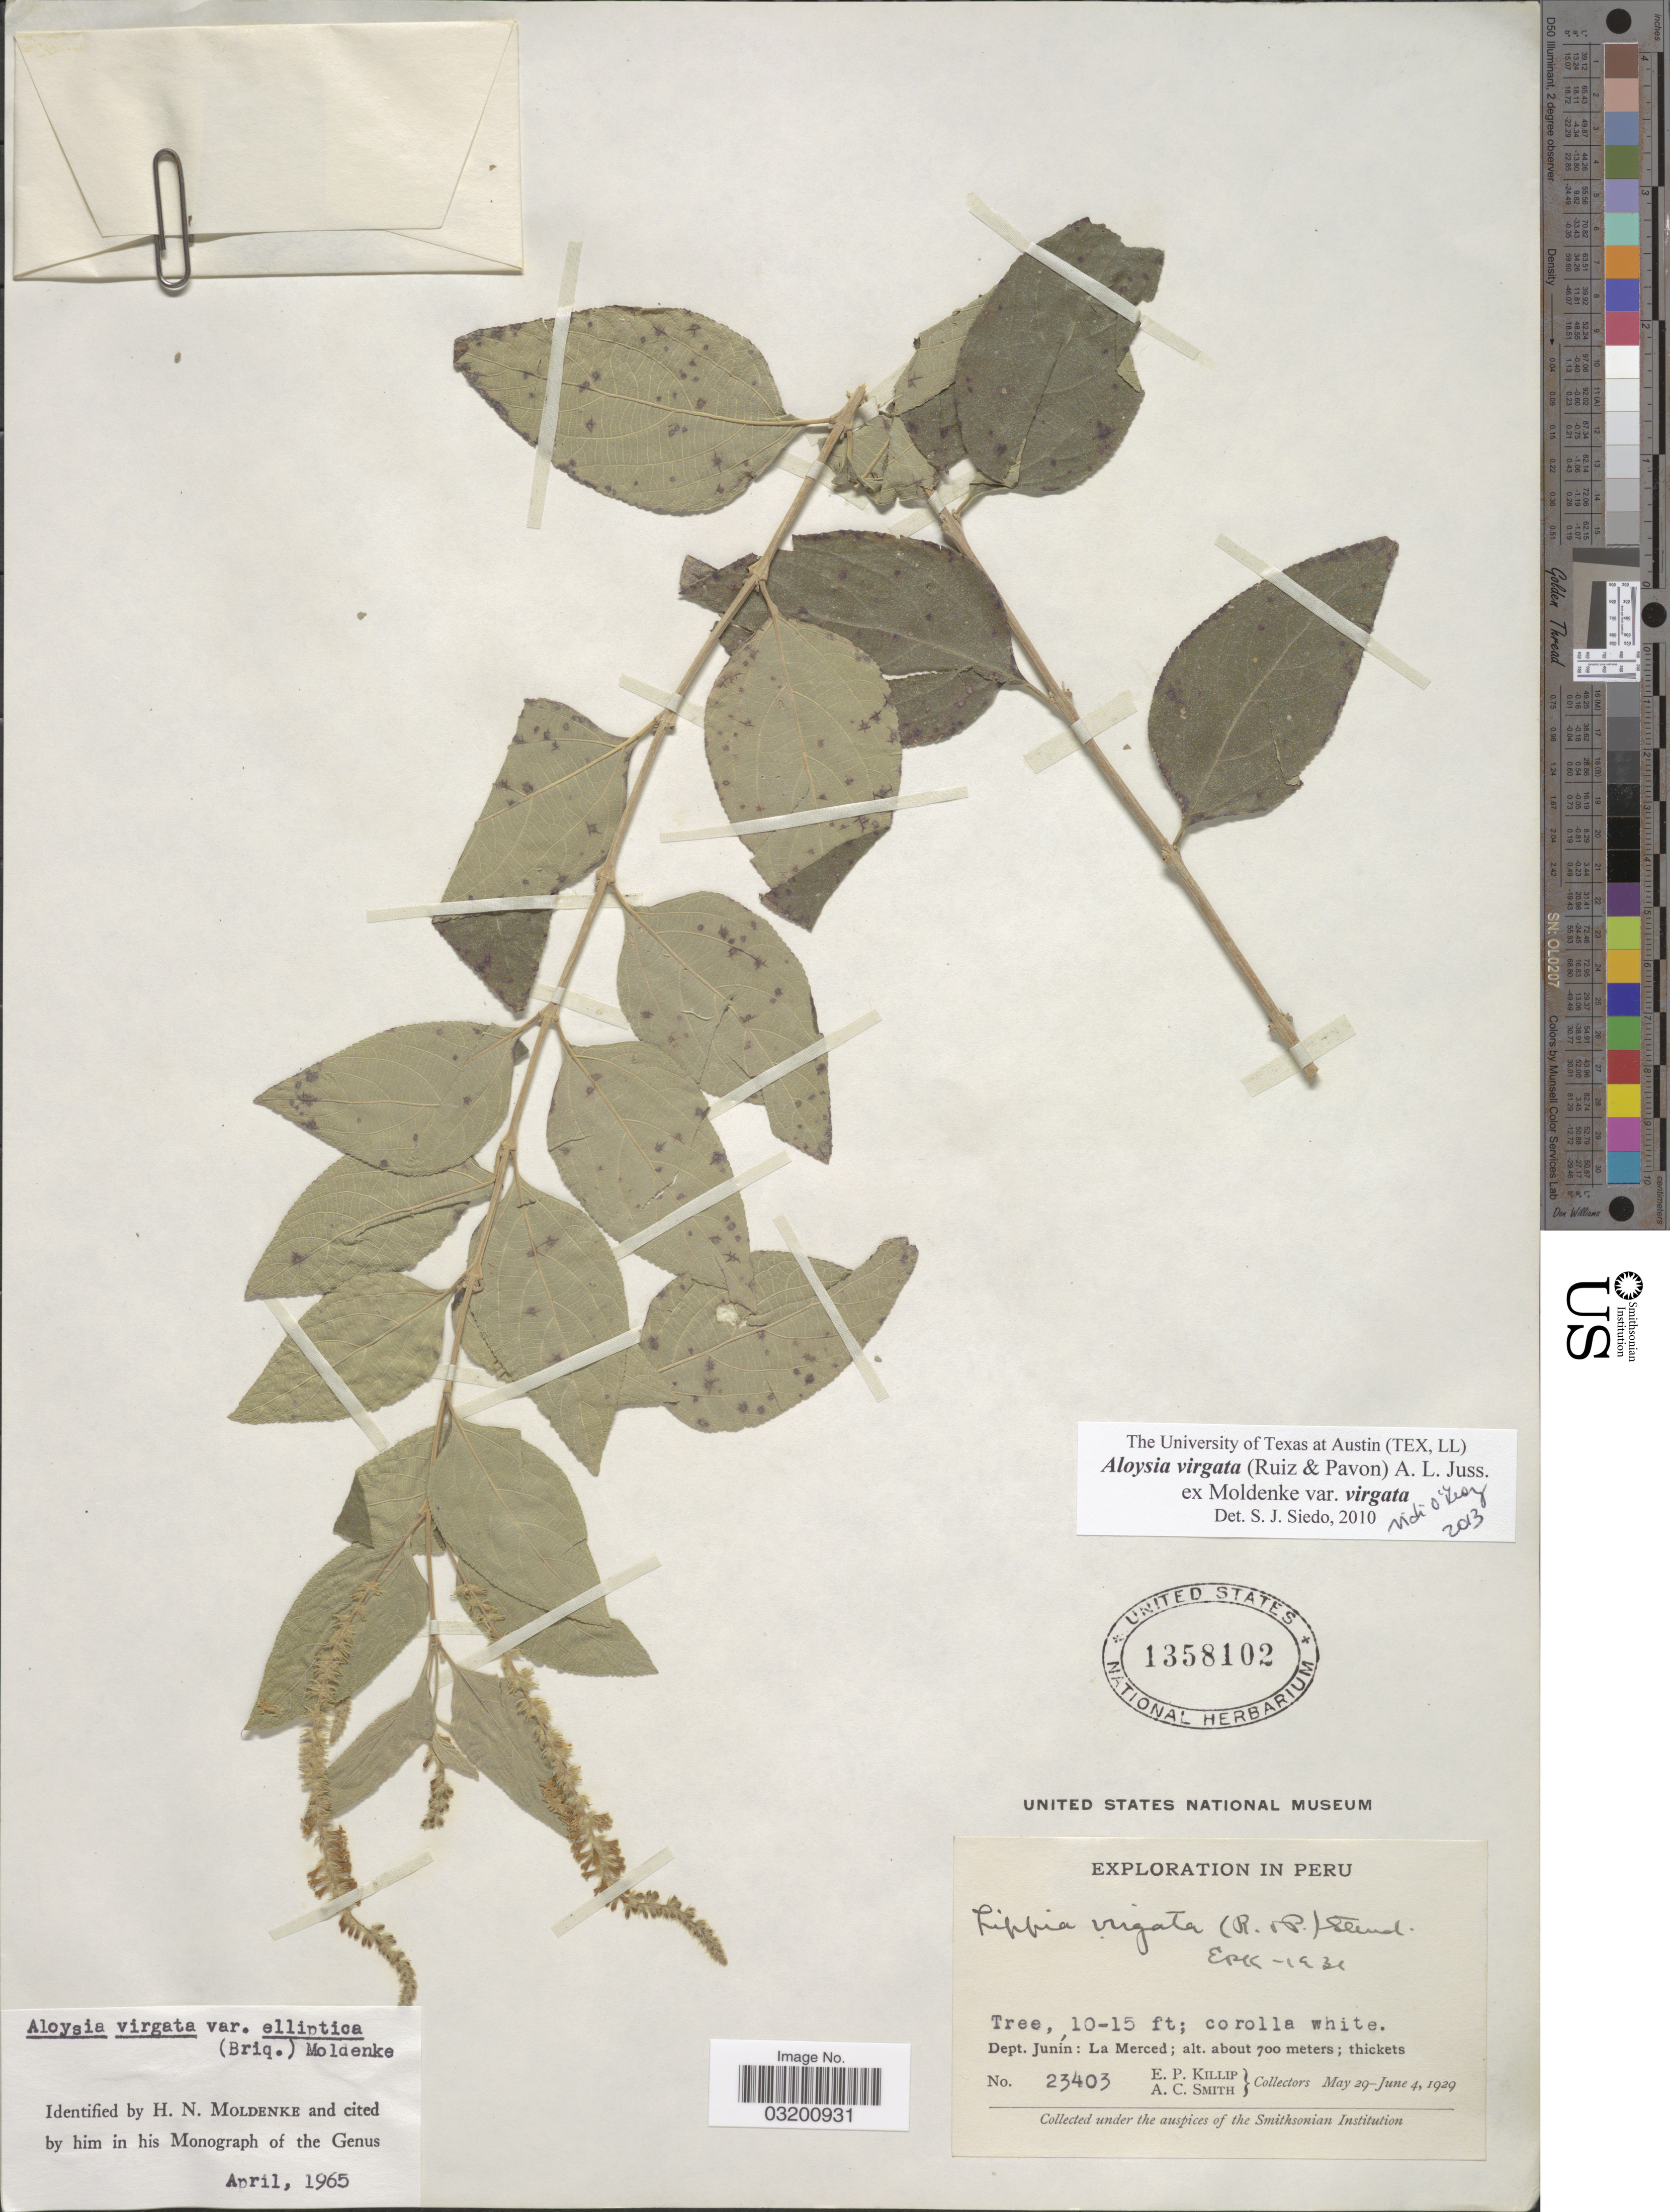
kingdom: Plantae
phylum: Tracheophyta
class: Magnoliopsida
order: Lamiales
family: Verbenaceae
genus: Aloysia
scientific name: Aloysia virgata var. virgata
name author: (Ruiz & Pav.) Juss.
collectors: E. P. Killip & A. C. Smith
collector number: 23403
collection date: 1929-05-29/1929-06-04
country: Peru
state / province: Junín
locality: Dept. Junín: La Merced.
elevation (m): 700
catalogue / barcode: US 1358102